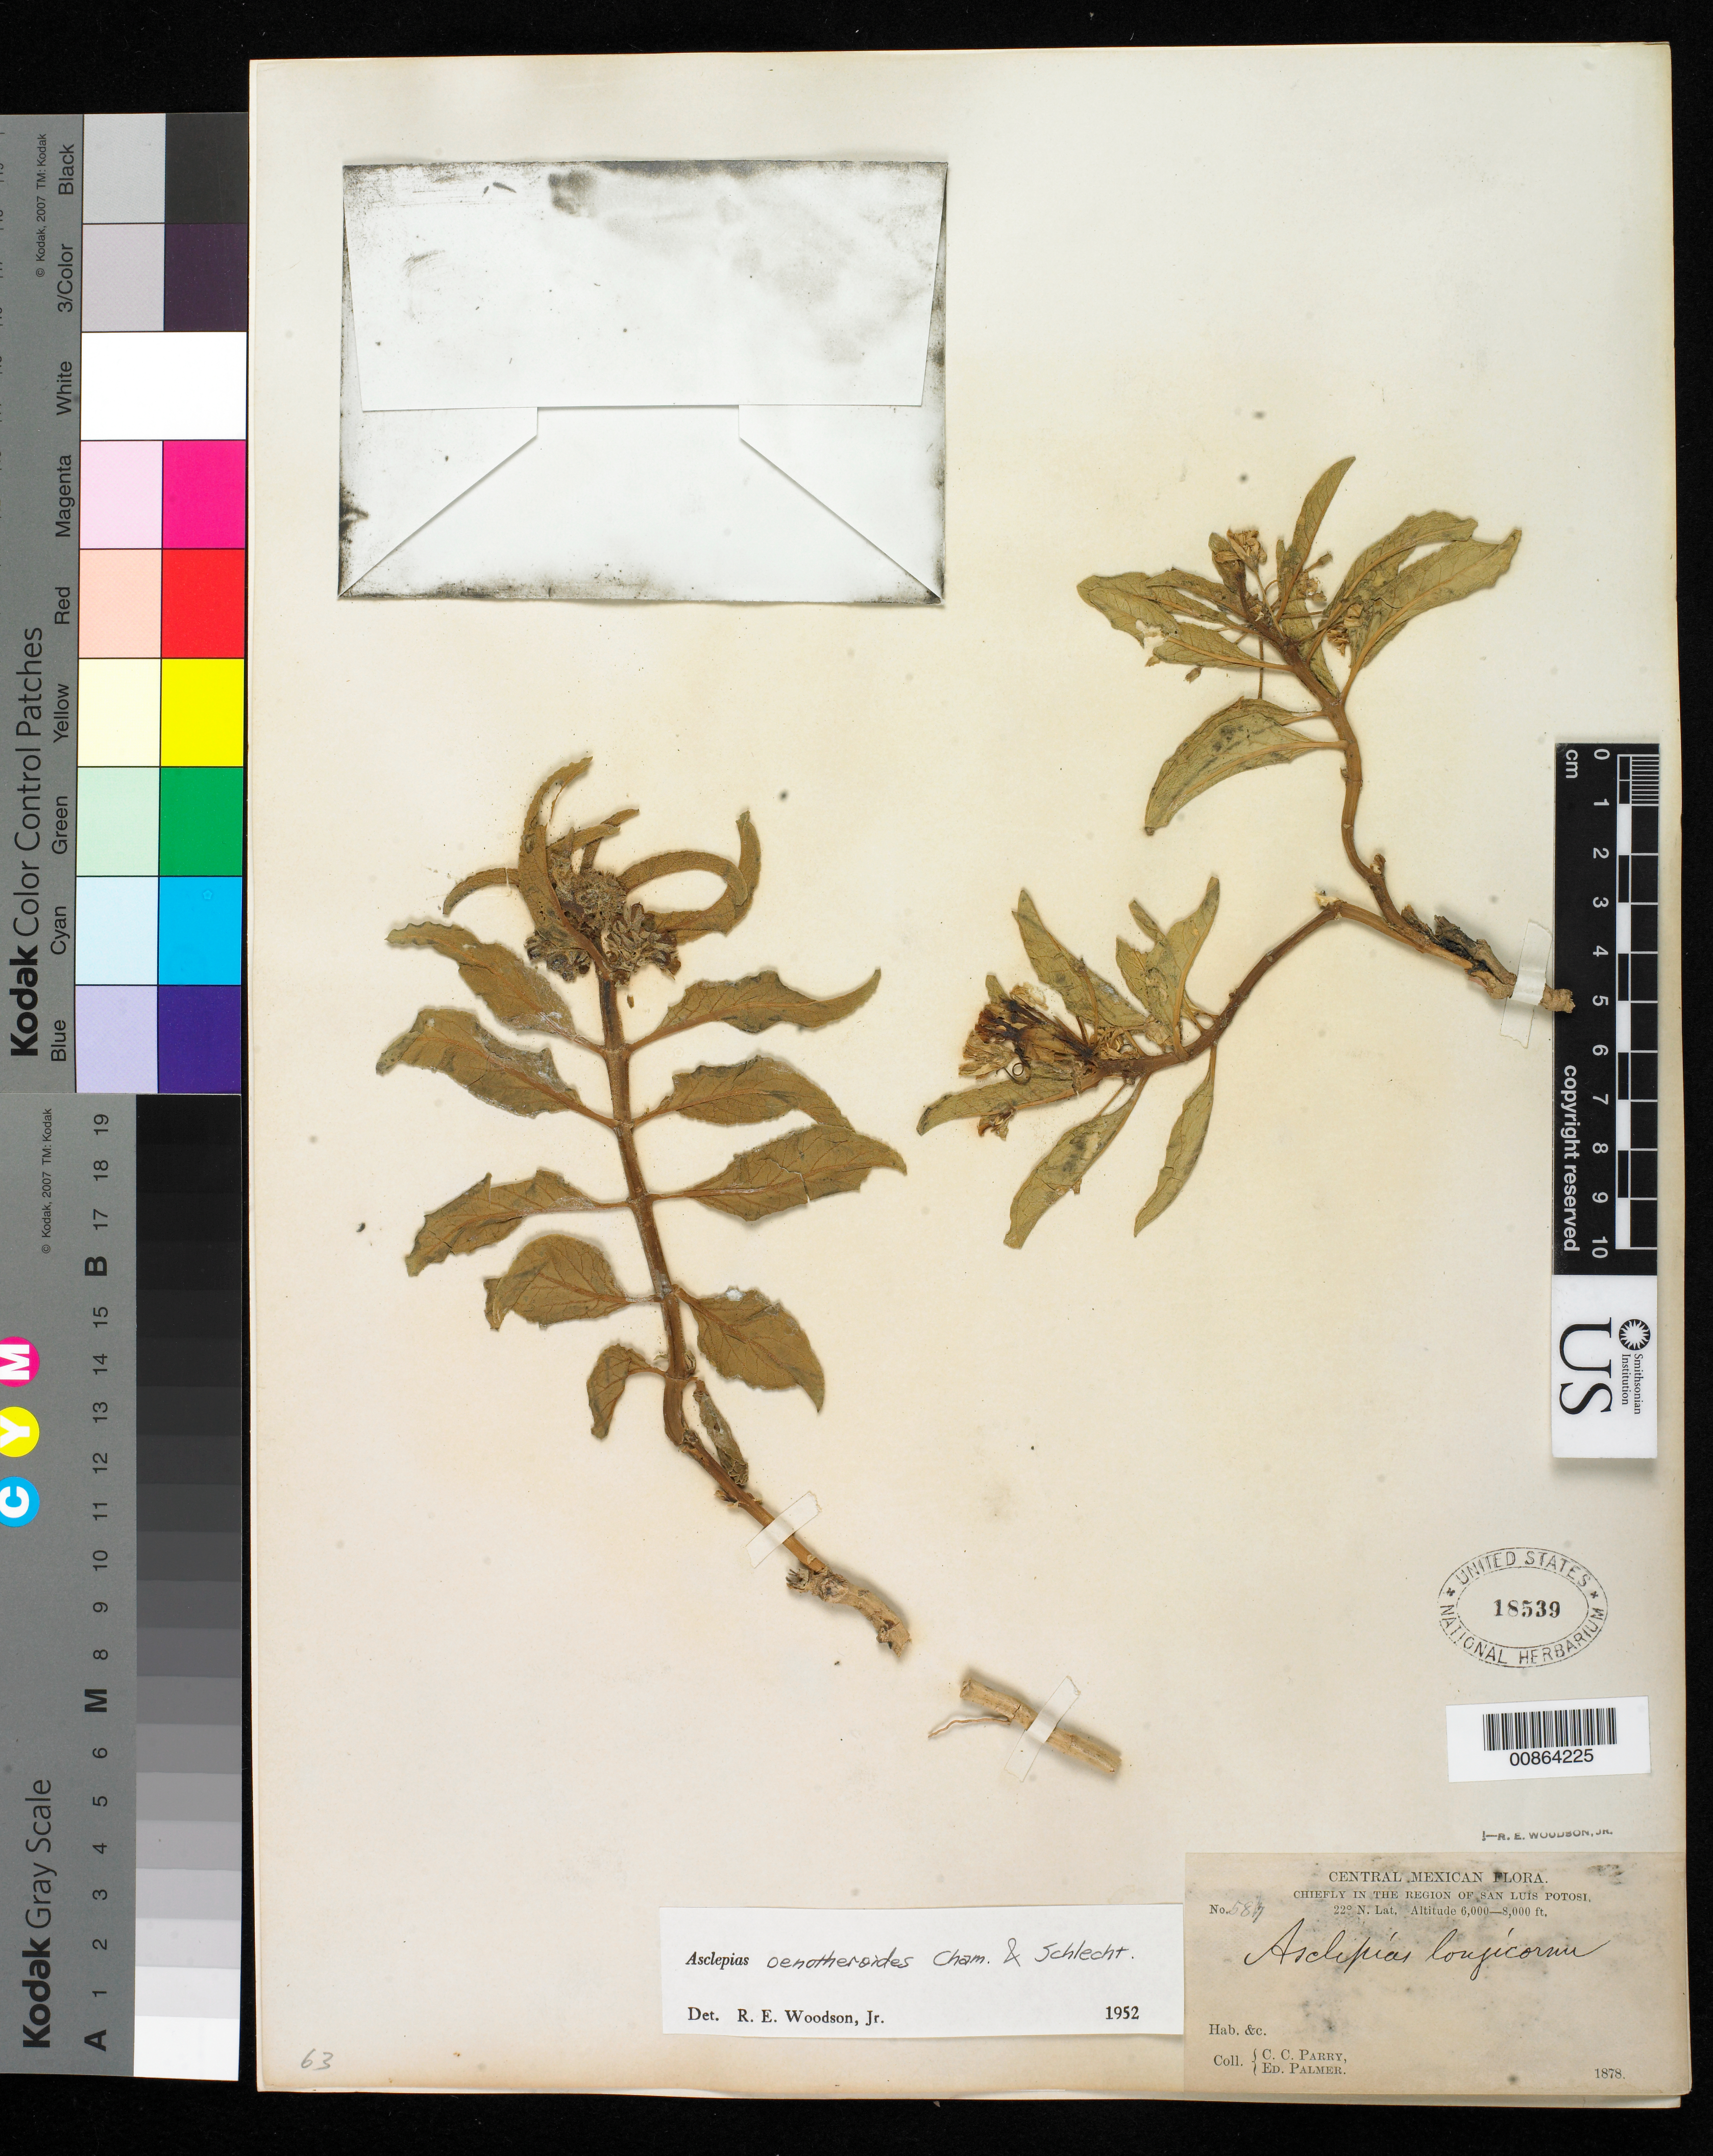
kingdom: Plantae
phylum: Tracheophyta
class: Magnoliopsida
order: Gentianales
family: Apocynaceae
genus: Asclepias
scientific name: Asclepias oenotheroides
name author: Schltdl. & Cham.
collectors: C. C. Parry & E. Palmer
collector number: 587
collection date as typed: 1878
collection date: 1878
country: Mexico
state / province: San Luis Potosí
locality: Chiefly in the region of San Luis Potosí.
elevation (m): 1829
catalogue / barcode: US 18539